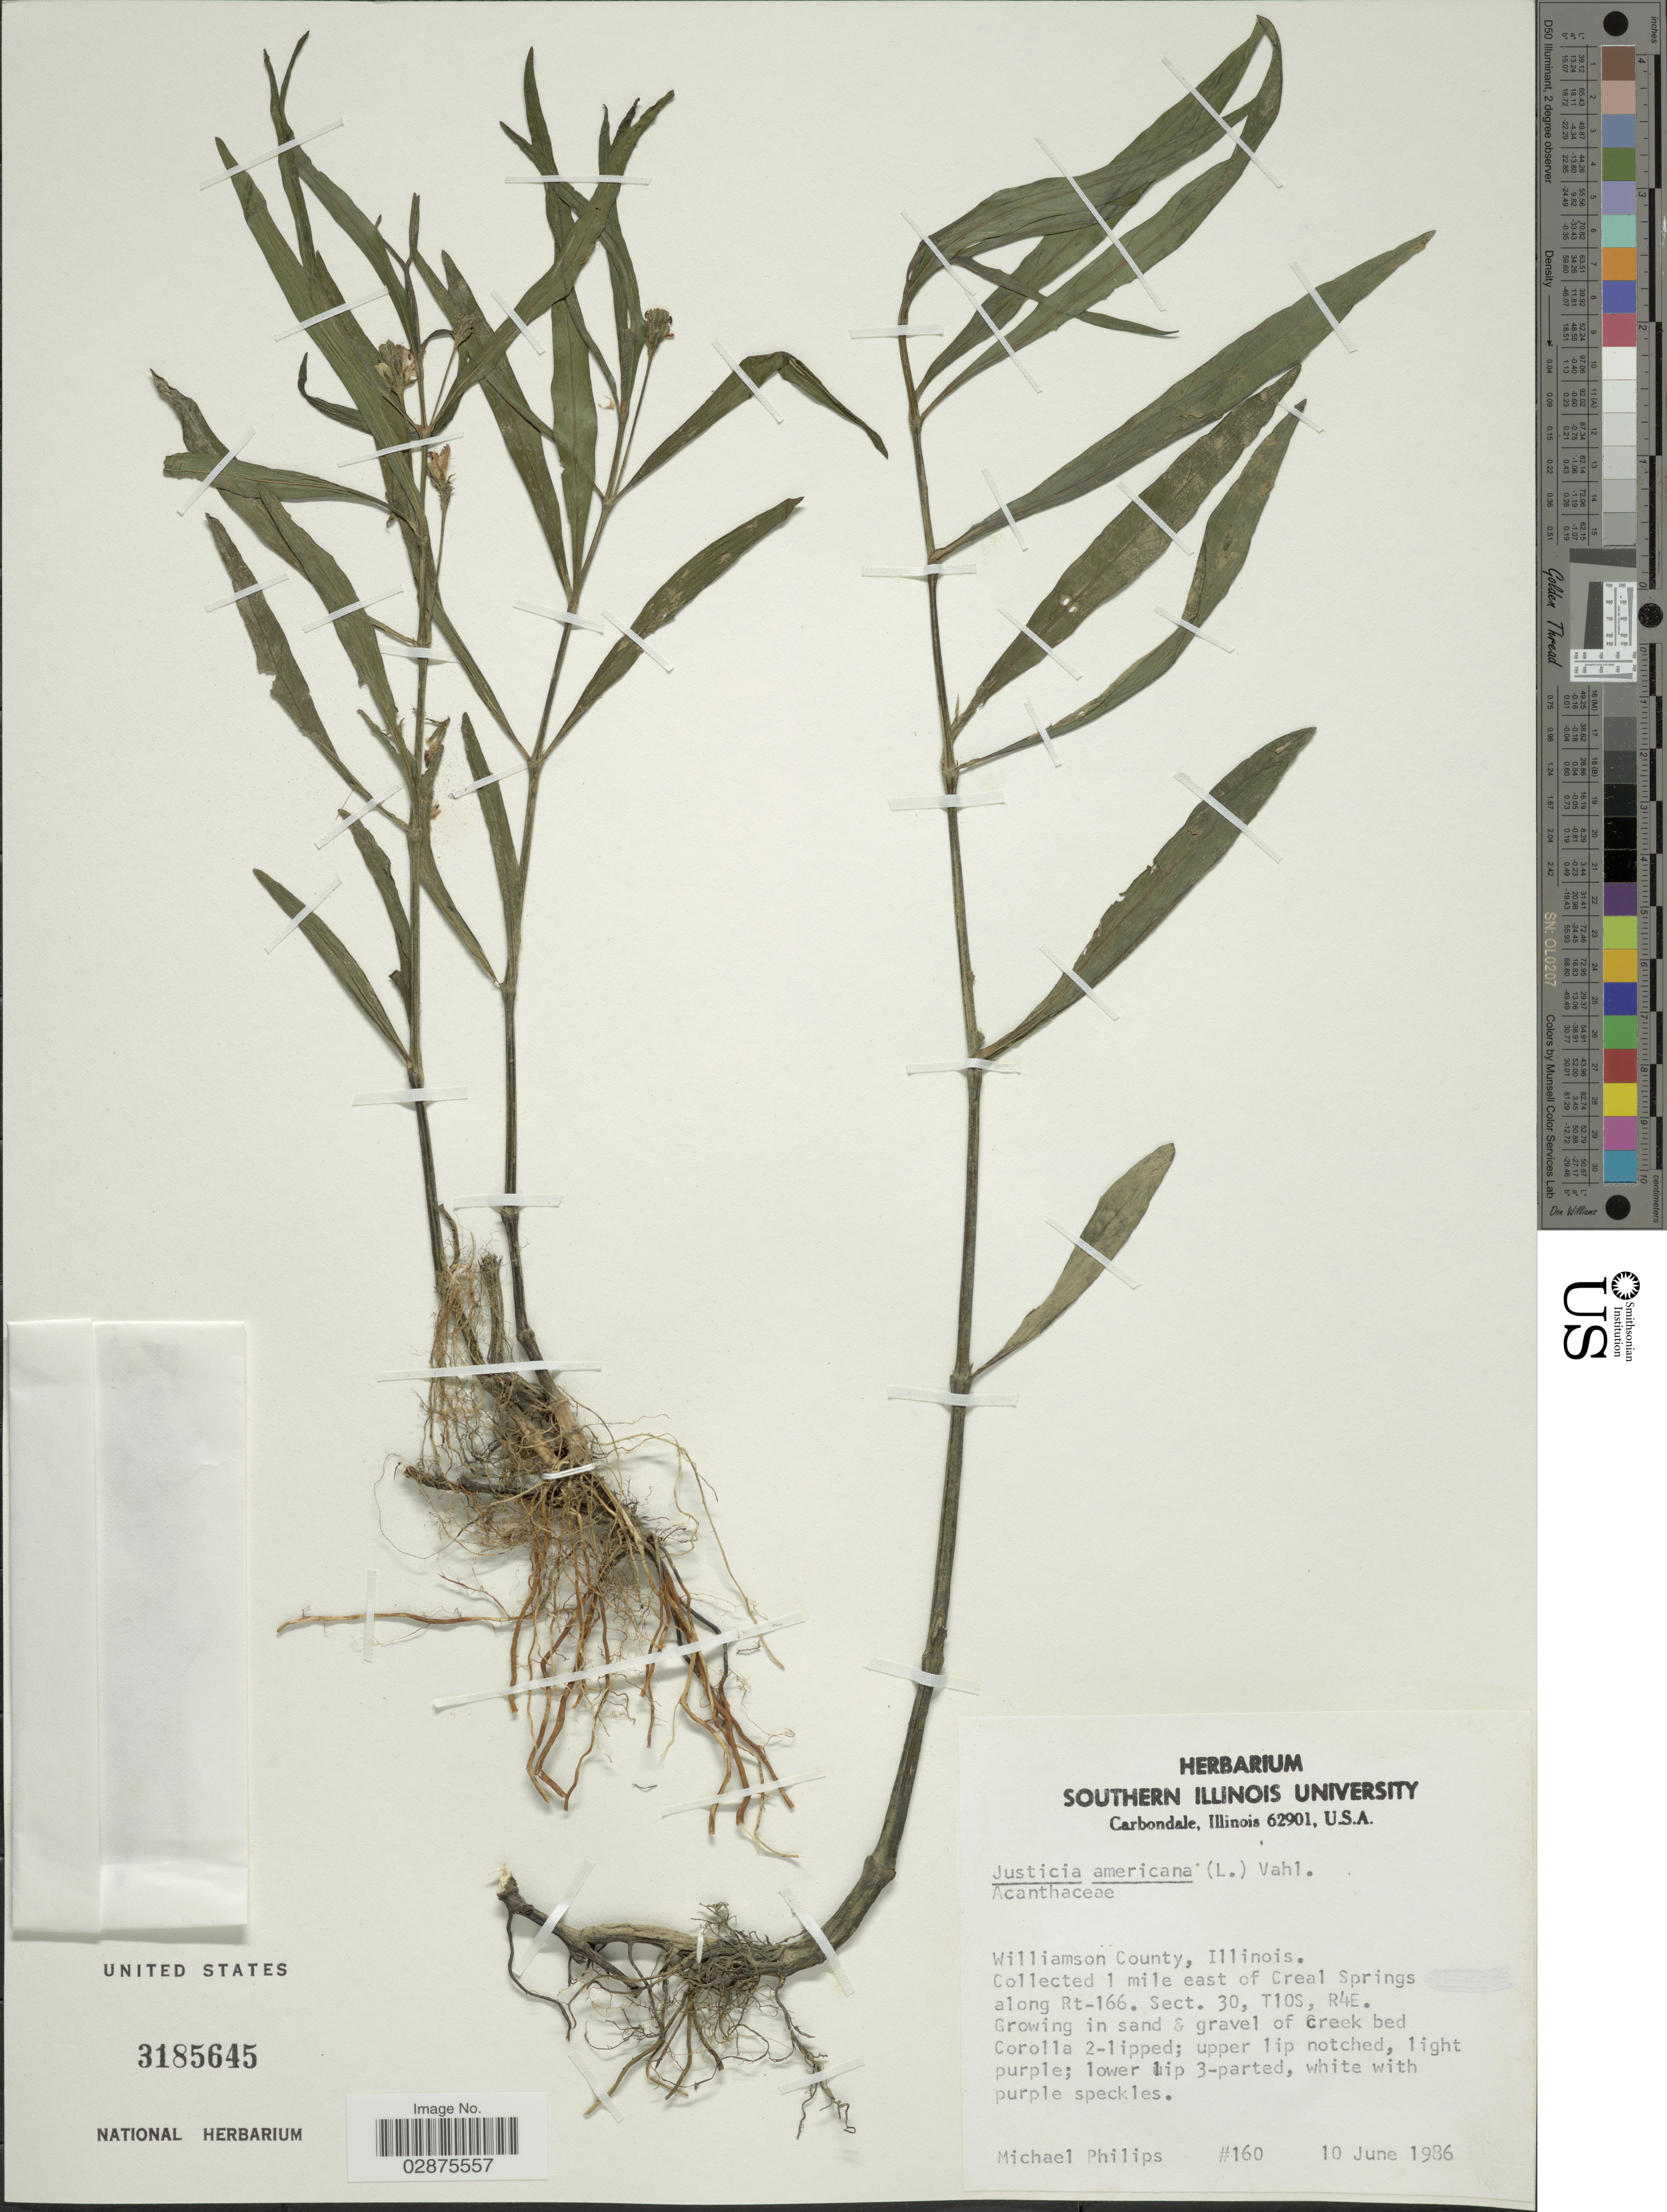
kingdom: Plantae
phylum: Tracheophyta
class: Magnoliopsida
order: Lamiales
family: Acanthaceae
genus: Justicia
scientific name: Justicia americana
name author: (L.) Vahl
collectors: M. Philips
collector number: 160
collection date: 1986-06-10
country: United States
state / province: Illinois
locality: Williamson County, Illinois. Collected 1 mile east of Creal Springs along Rt-166. Sect. 30, T10s, R4E.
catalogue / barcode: US 3185645